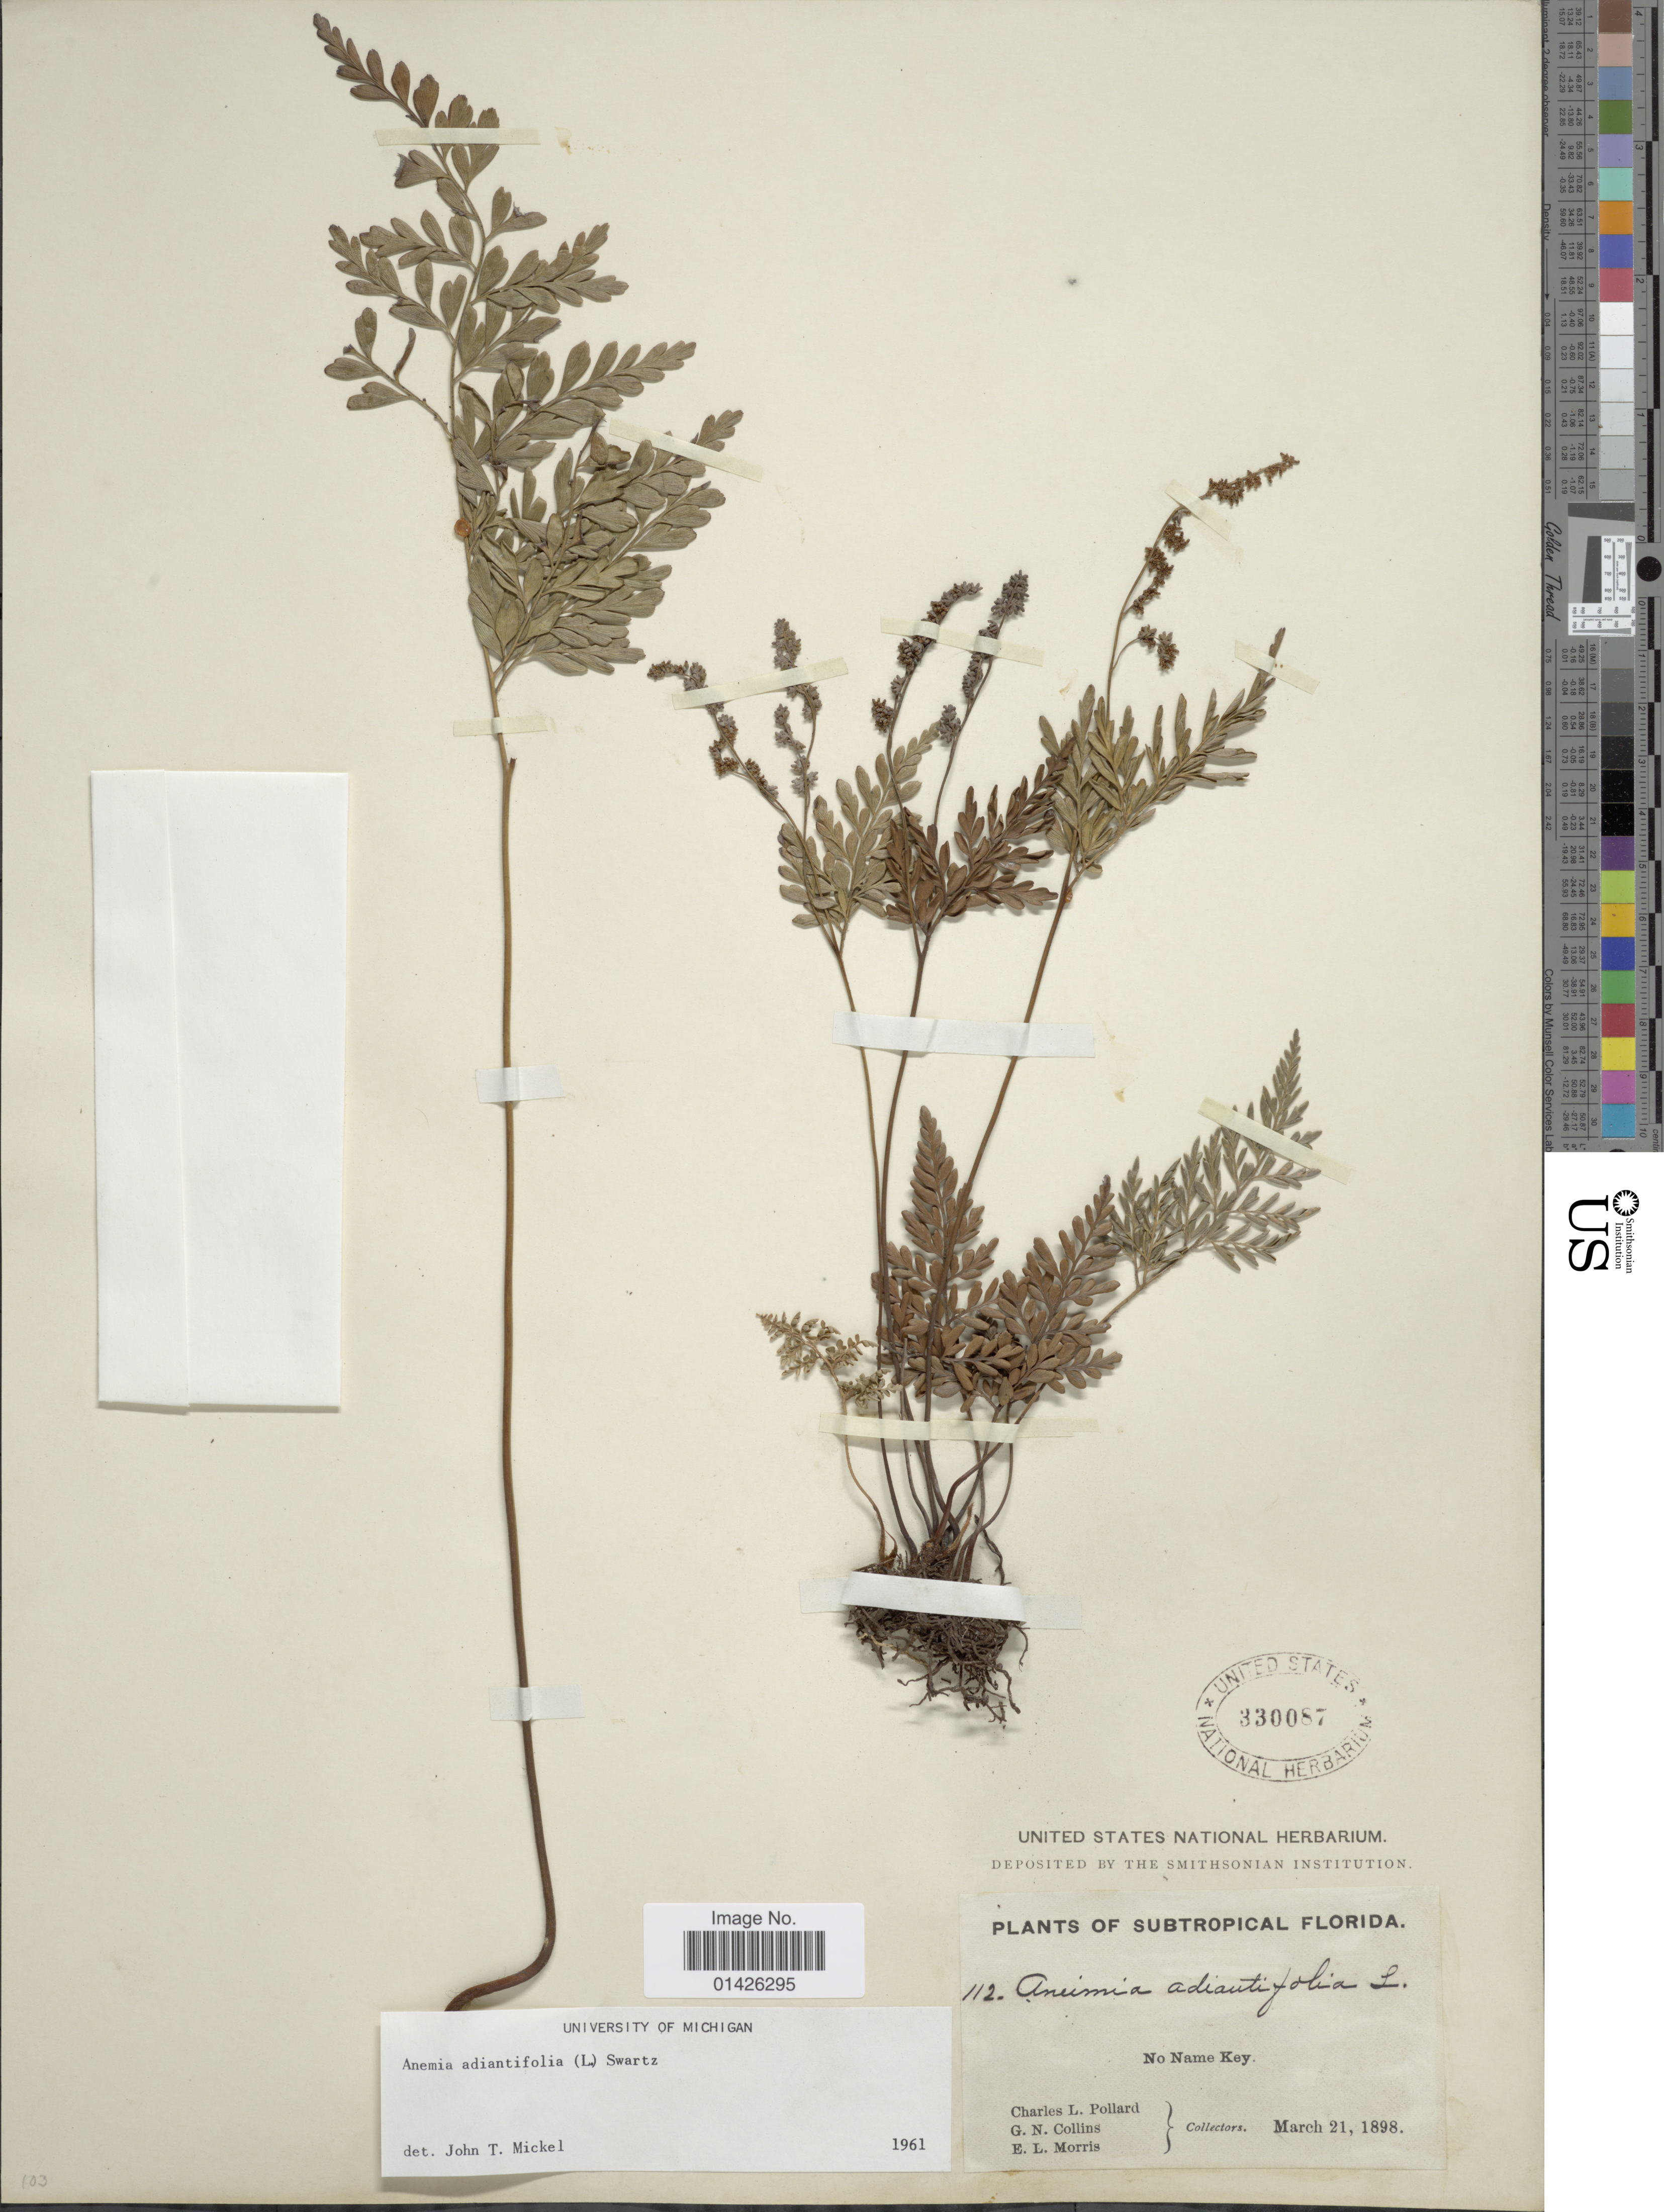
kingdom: Plantae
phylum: Tracheophyta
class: Polypodiopsida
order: Schizaeales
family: Anemiaceae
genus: Anemia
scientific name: Anemia adiantifolia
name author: (L.) Sw.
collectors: C. L. Pollard, G. Collins & E. Morris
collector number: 112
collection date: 1898-03-21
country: United States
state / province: Florida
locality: Subtropical Florida, No Name Key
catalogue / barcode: US 330087